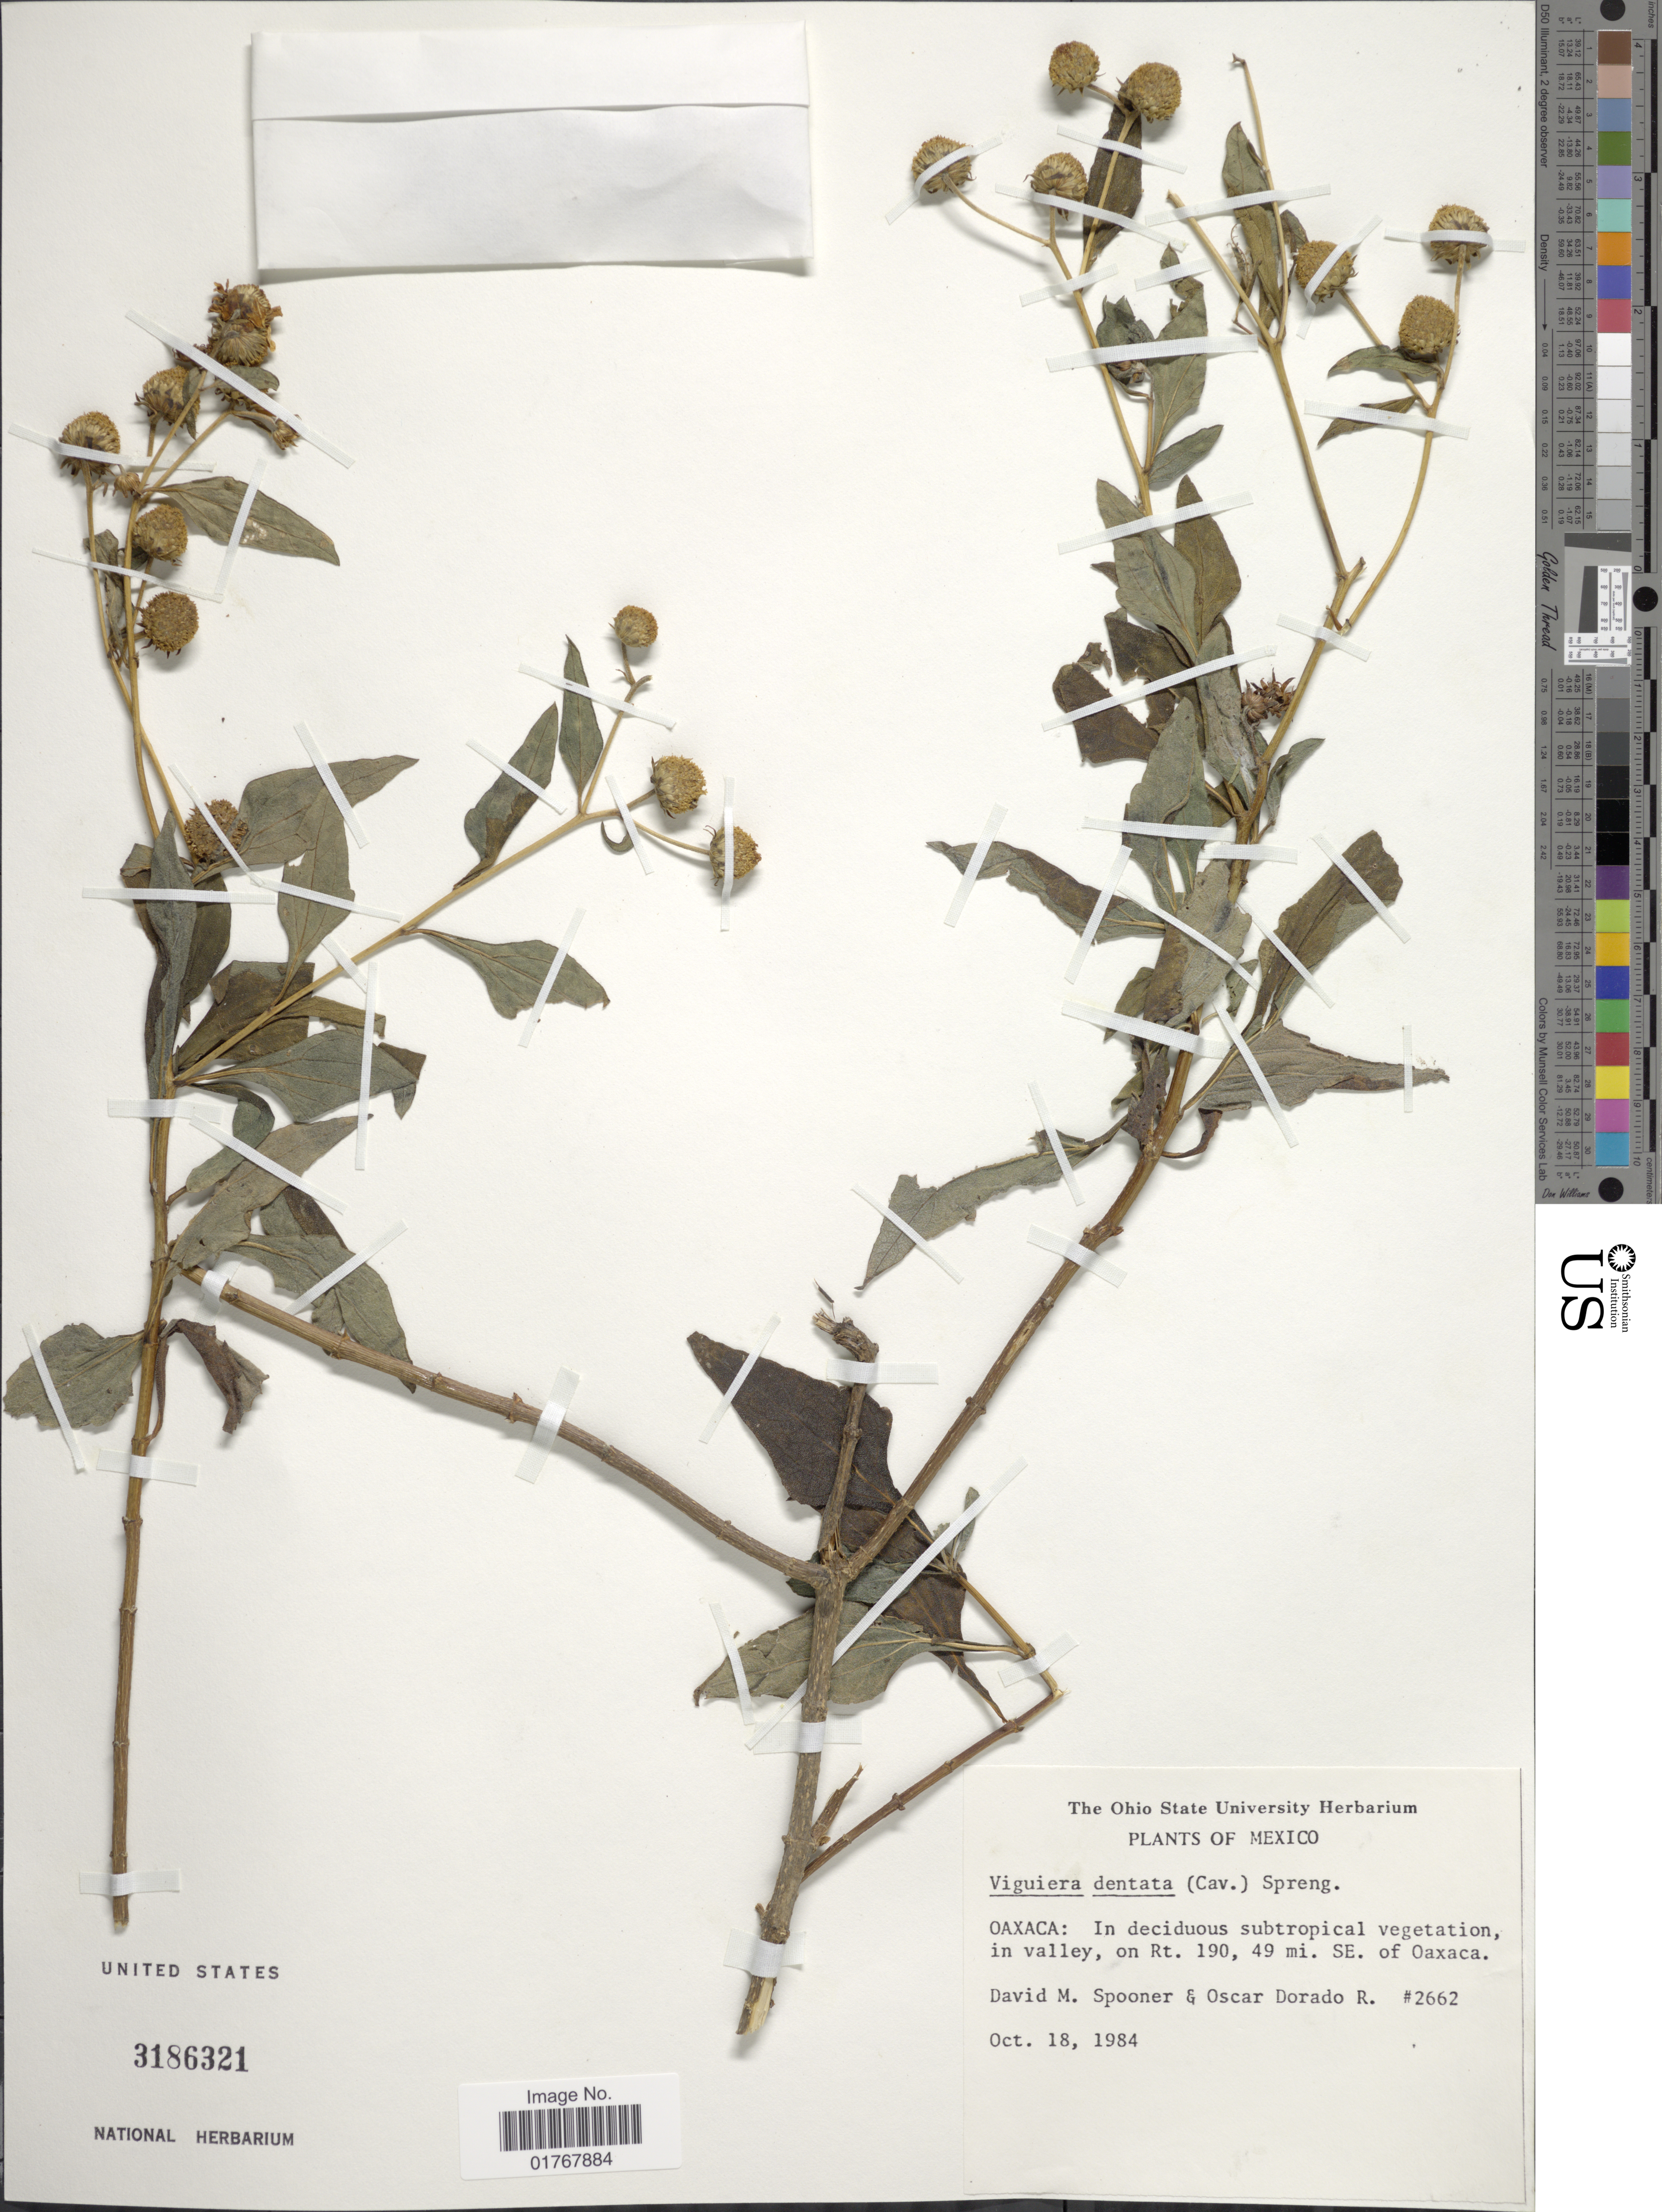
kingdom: Plantae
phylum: Tracheophyta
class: Magnoliopsida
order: Asterales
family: Asteraceae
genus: Viguiera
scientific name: Viguiera dentata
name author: (Cav.) Spreng.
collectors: D. Spooner & O. R. Dorado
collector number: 2662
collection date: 1984-10-18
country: Mexico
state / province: Oaxaca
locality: In deciduous subtropical vegetation, in valley, on Rt. 190, 49 mi SE of Oaxaca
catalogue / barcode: US 3186321